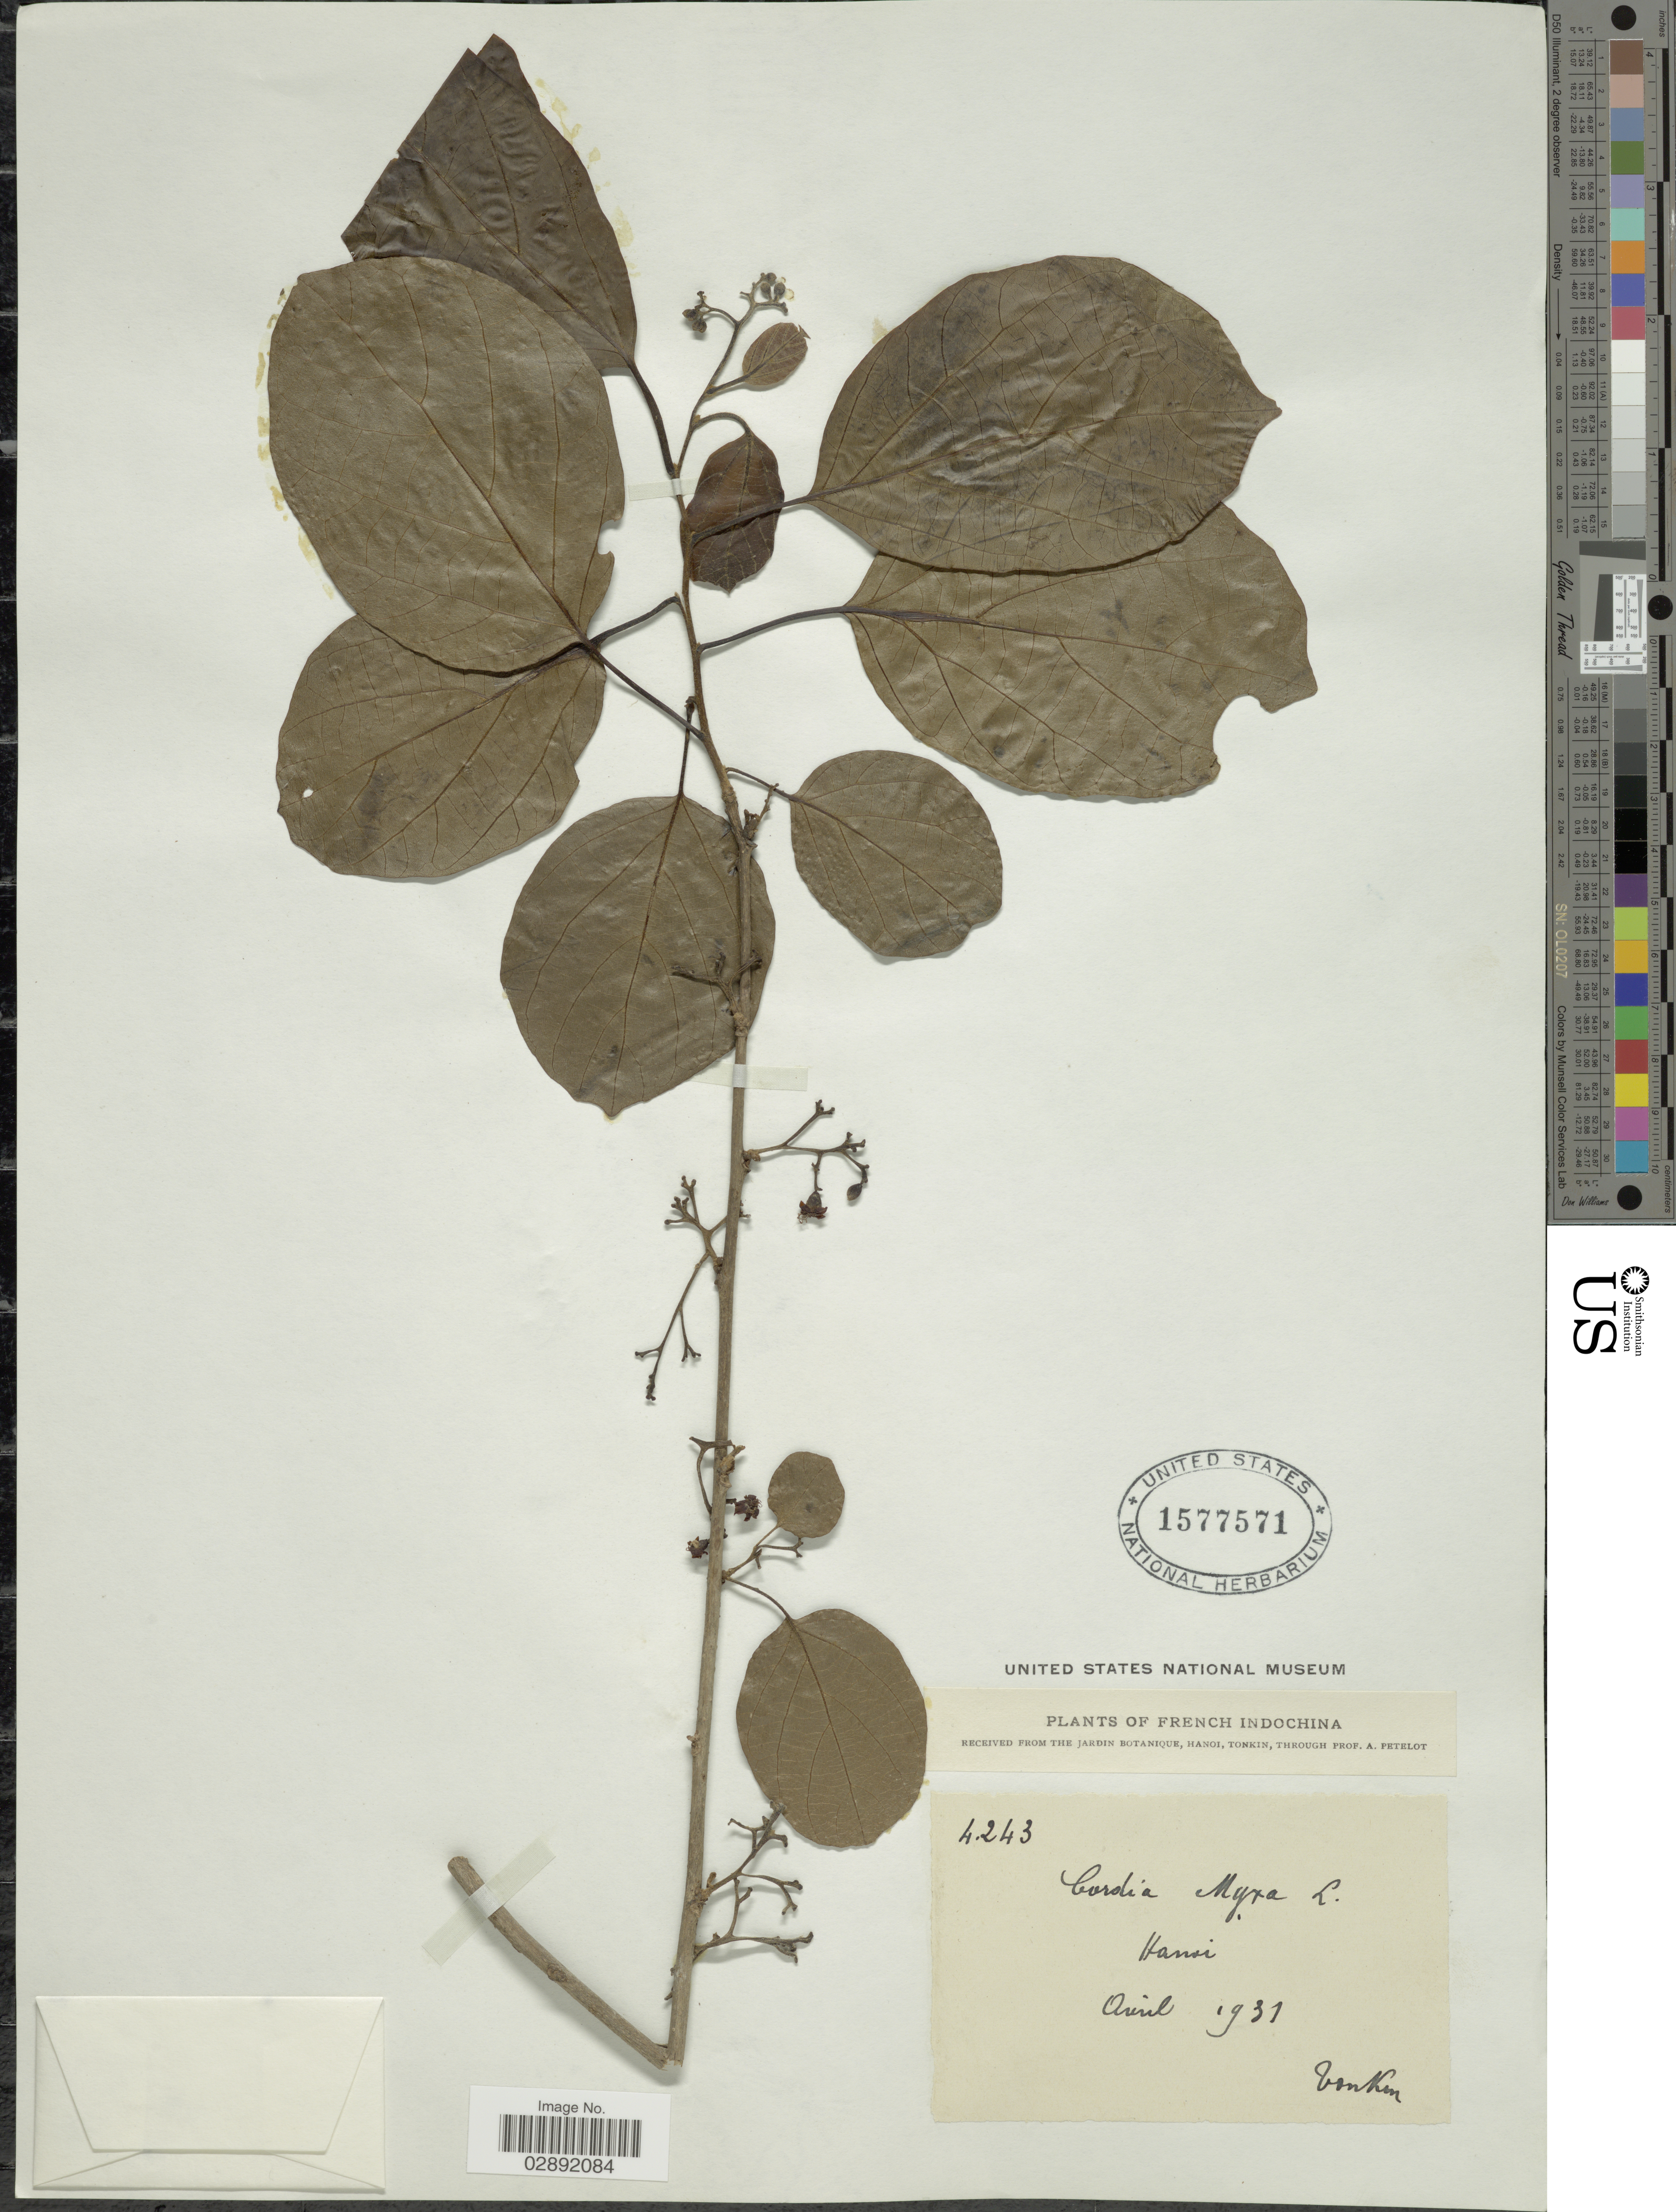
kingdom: Plantae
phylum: Tracheophyta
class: Magnoliopsida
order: Boraginales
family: Cordiaceae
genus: Cordia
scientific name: Cordia dichotoma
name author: G. Forst.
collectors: A. Petelot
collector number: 4243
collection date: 1931-04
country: Vietnam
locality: French IndoChina, Tonkin. Hanoi.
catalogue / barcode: US 1577571